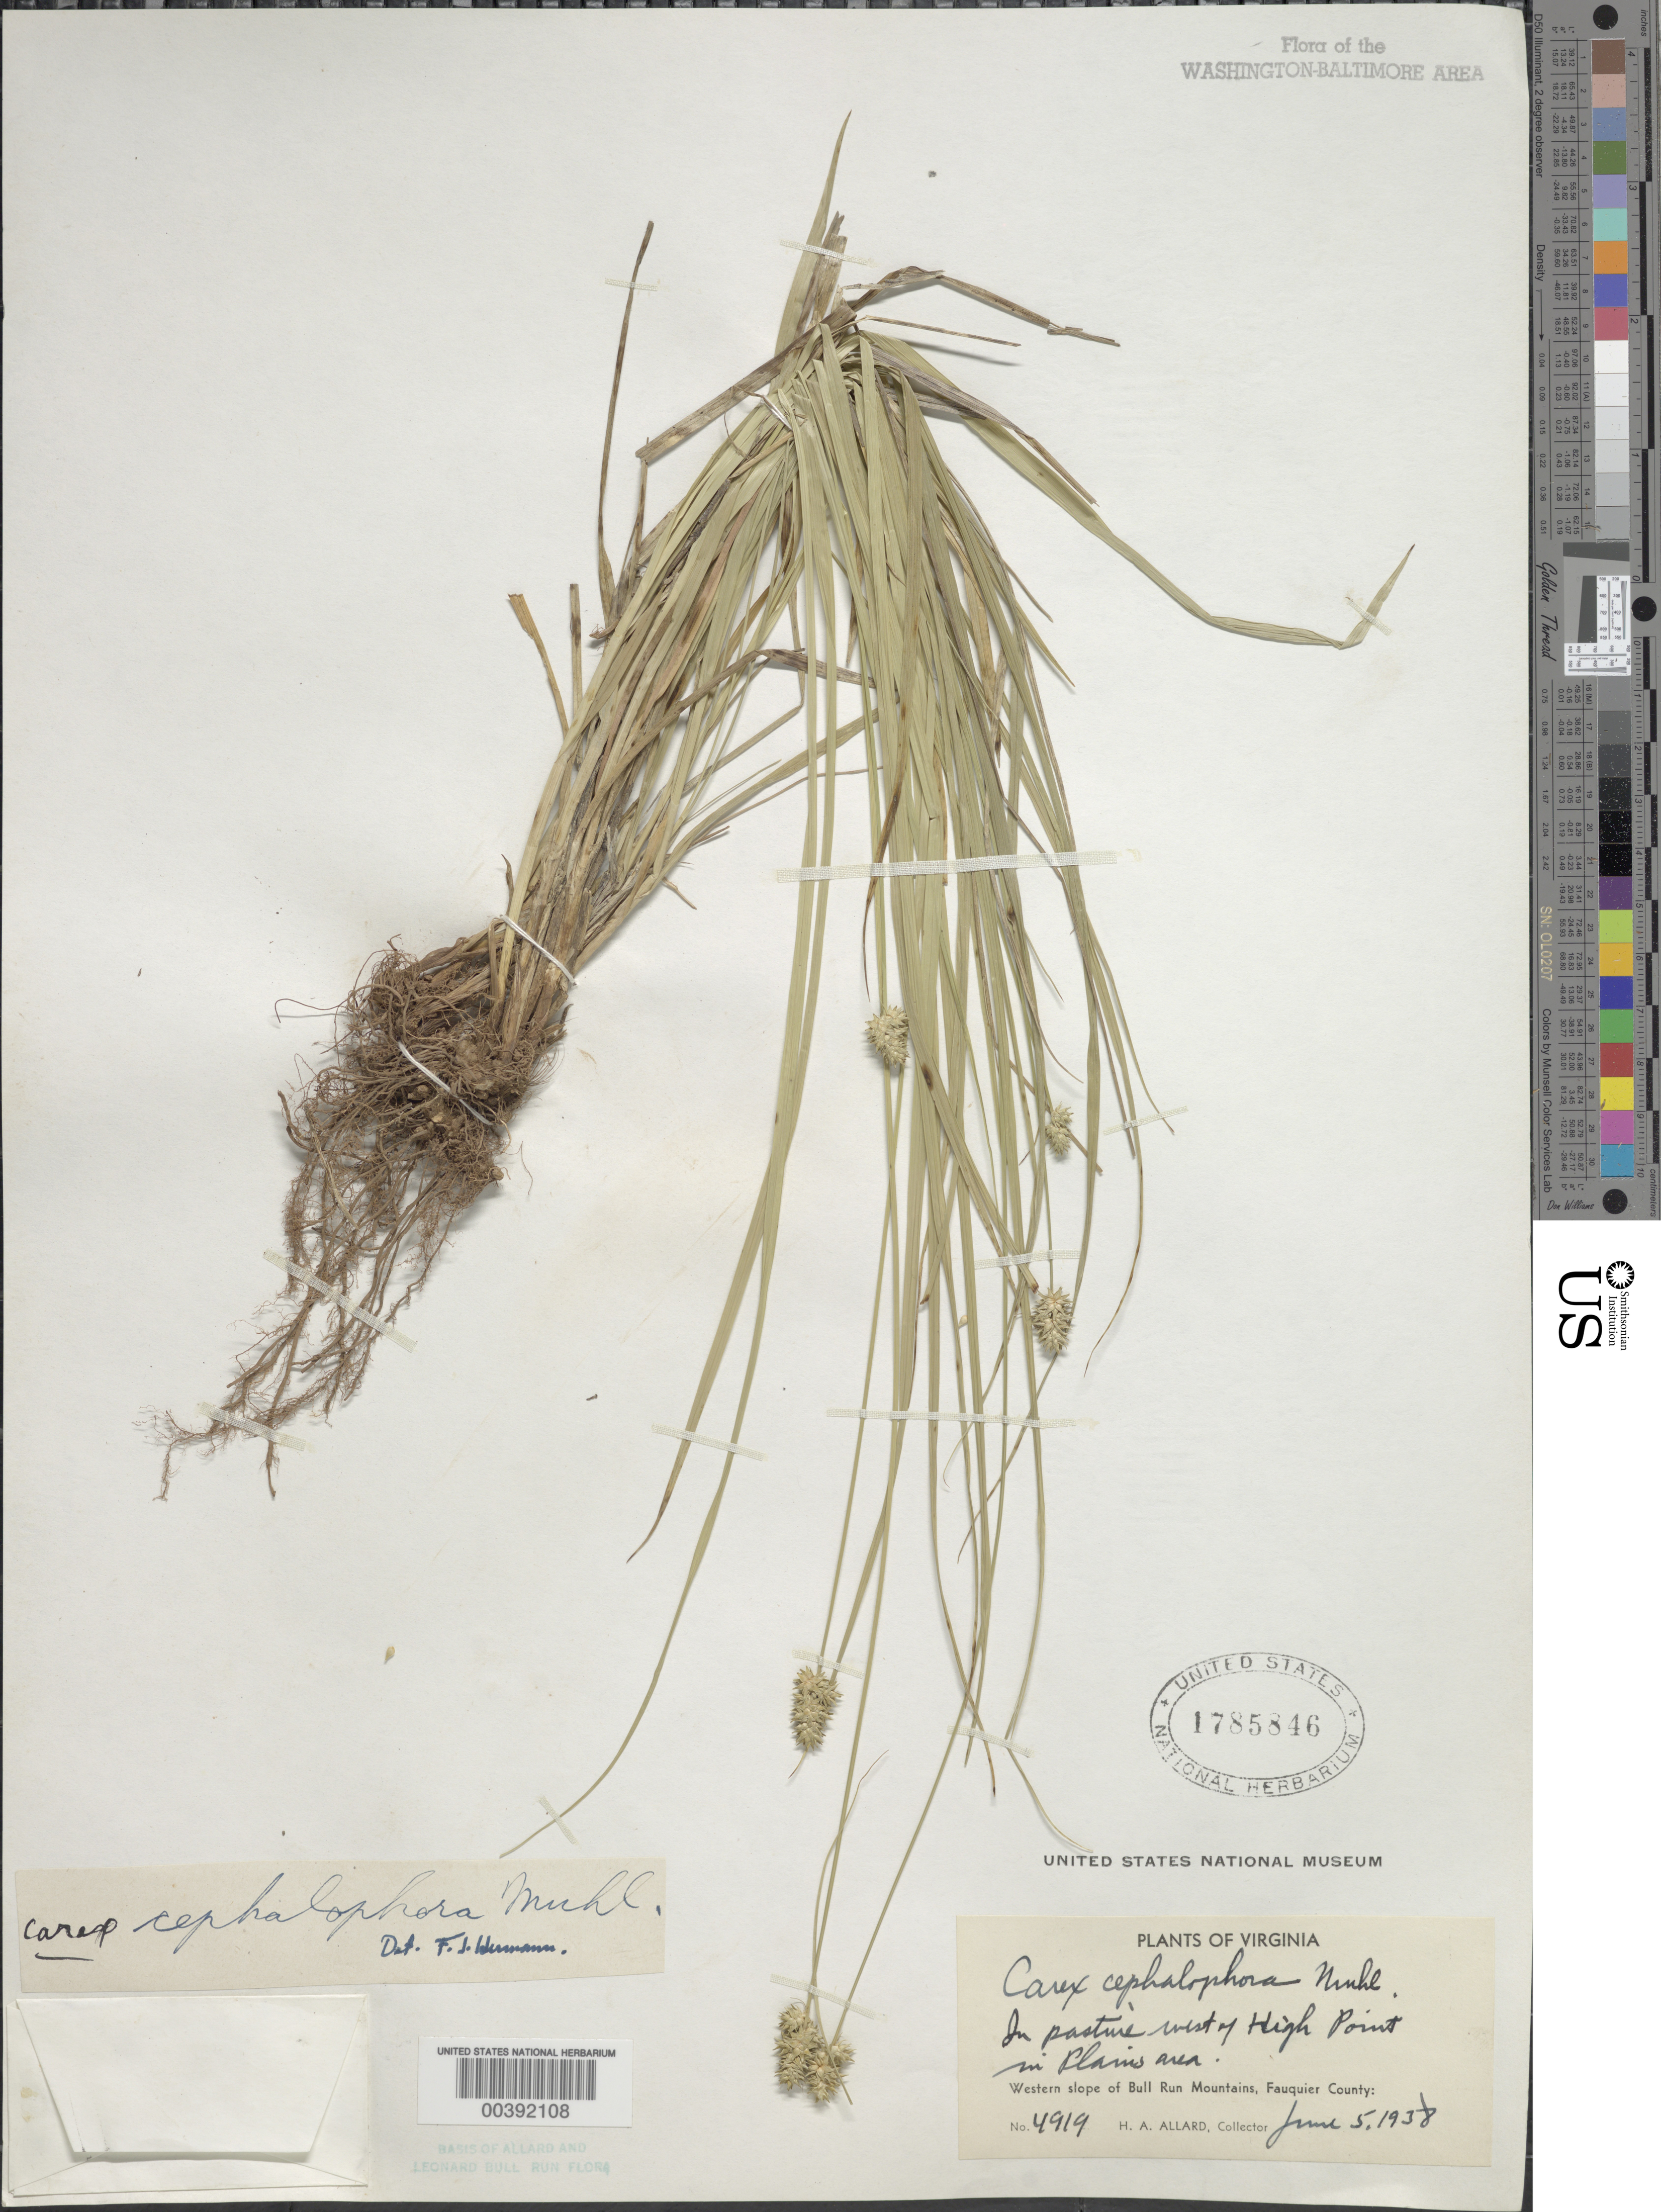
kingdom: Plantae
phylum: Tracheophyta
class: Liliopsida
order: Poales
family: Cyperaceae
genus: Carex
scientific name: Carex cephalophora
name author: Muhl. ex Willd.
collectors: H. A. Allard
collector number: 4919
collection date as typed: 05 Jun 1938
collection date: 1938-06-05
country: United States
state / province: Virginia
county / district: Fauquier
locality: W of High Point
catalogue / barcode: US 1785846